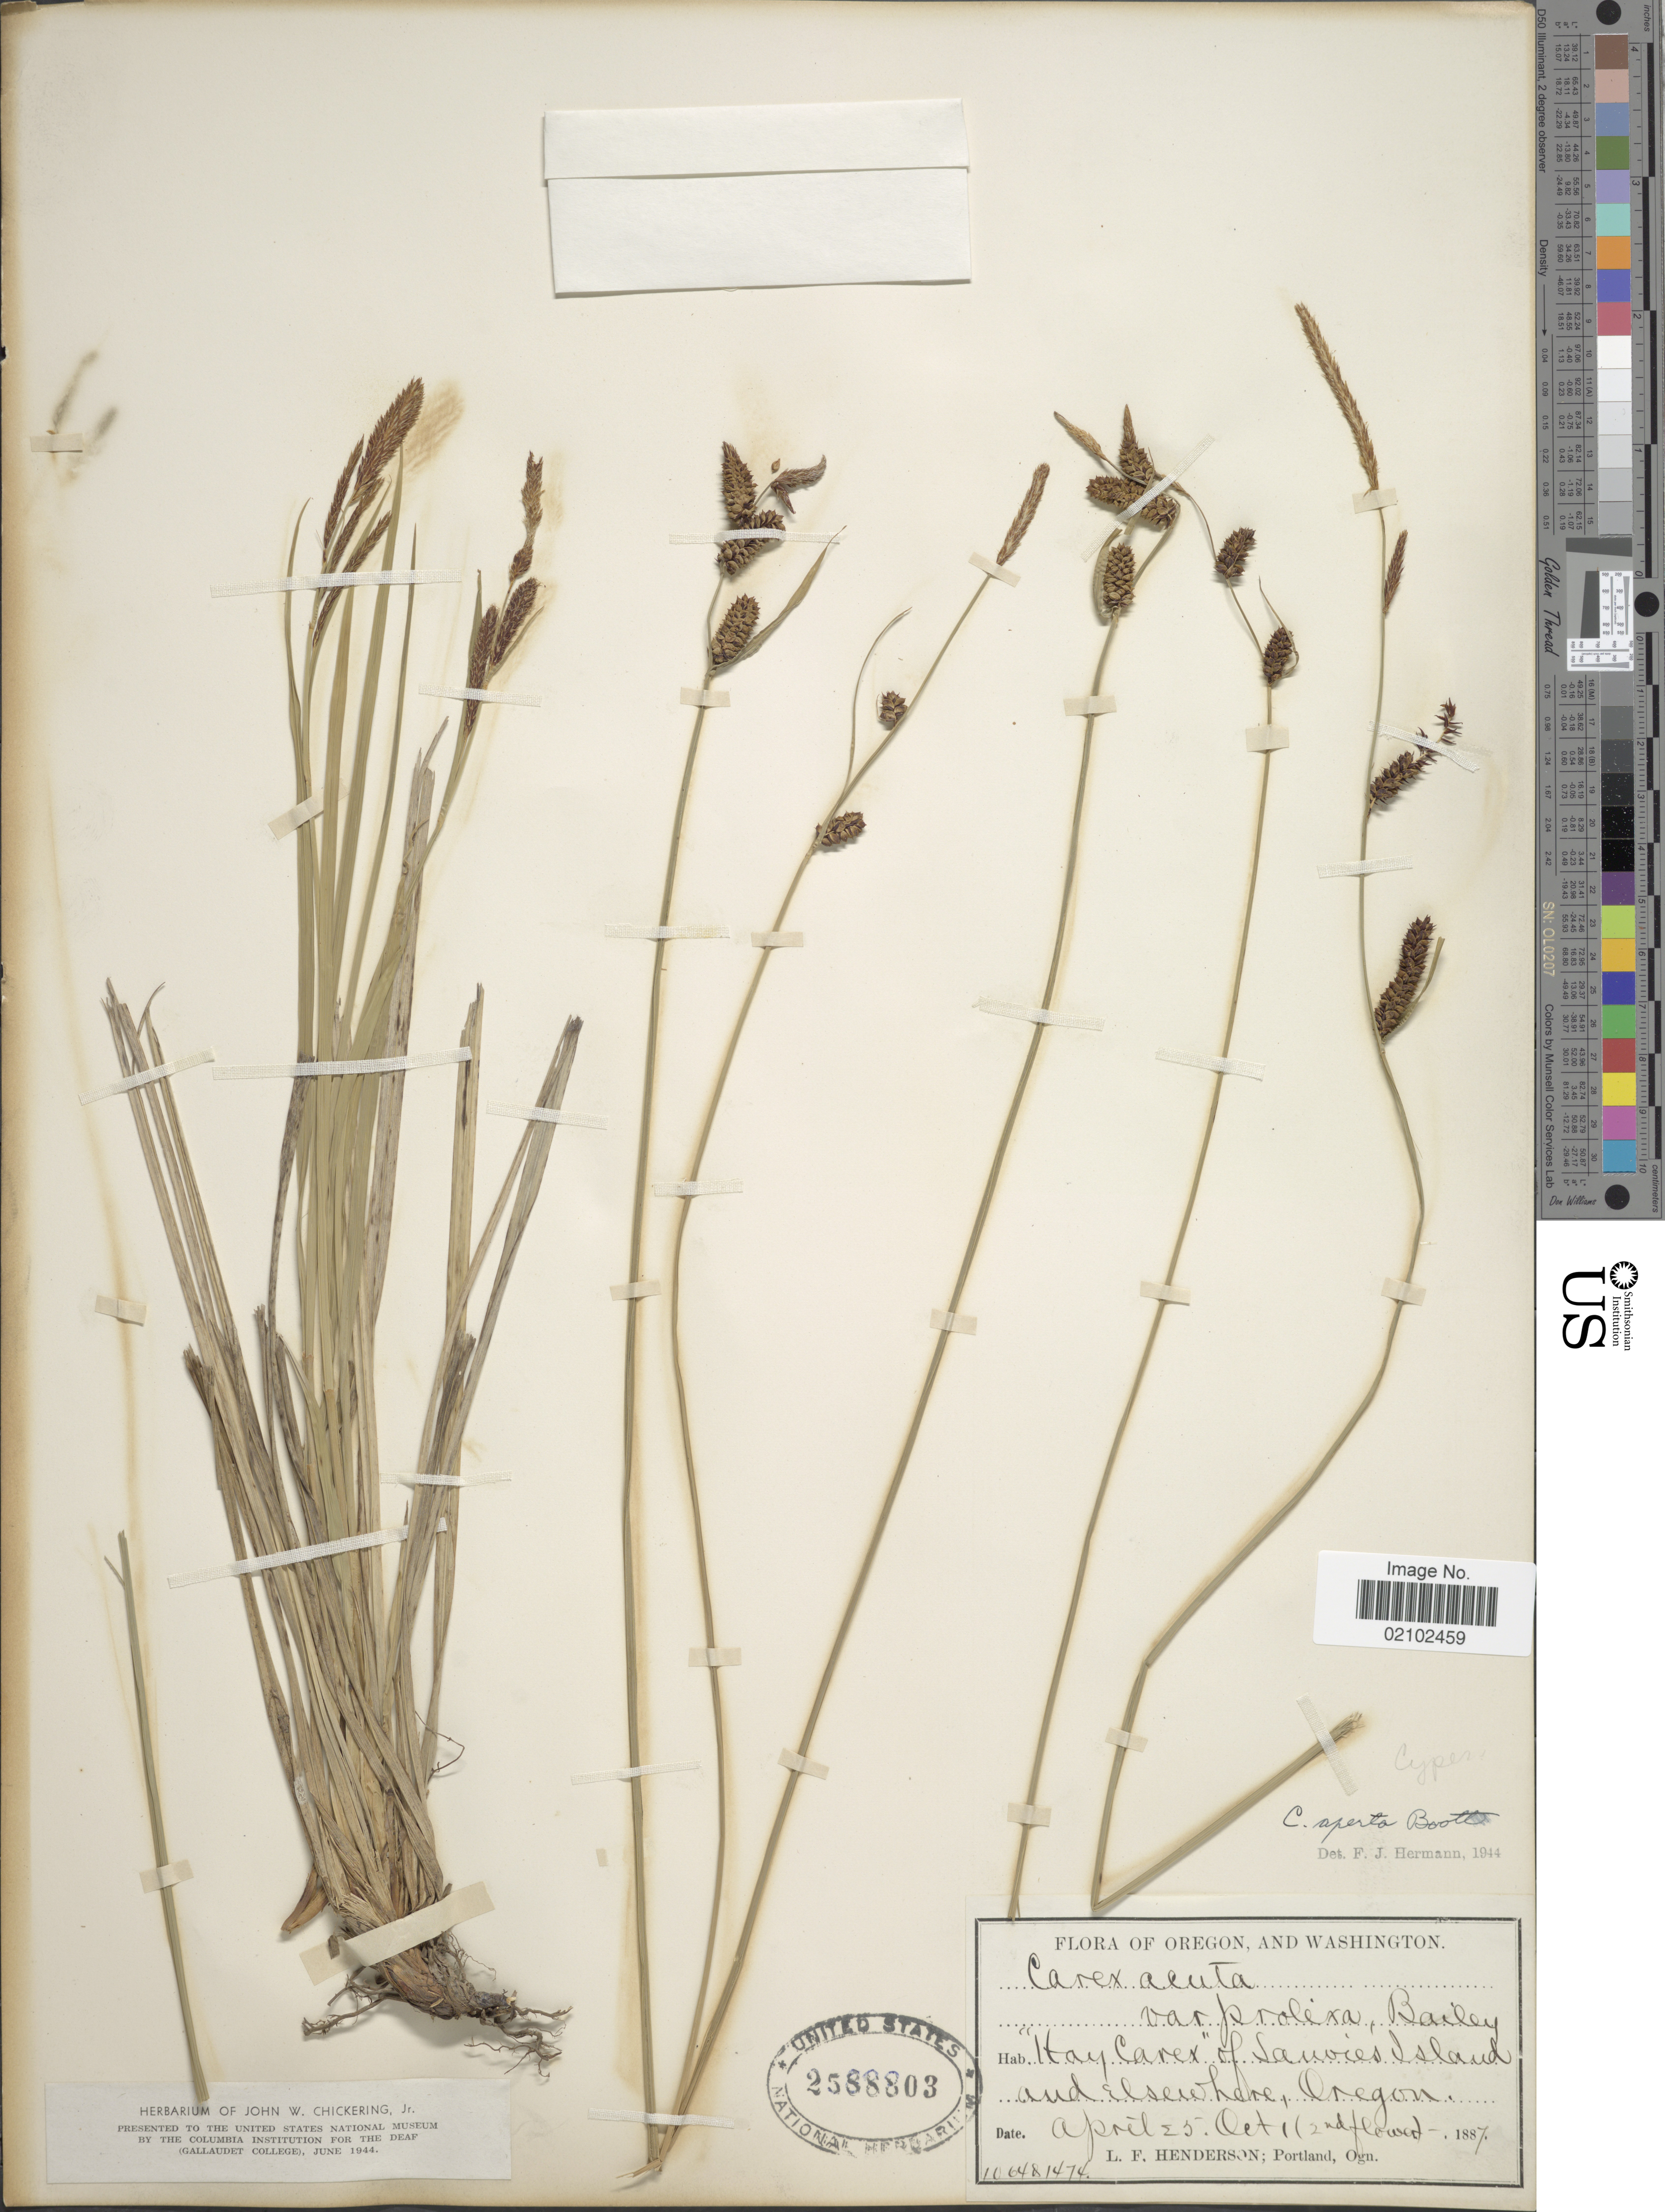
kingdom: Plantae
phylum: Tracheophyta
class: Liliopsida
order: Poales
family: Cyperaceae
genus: Carex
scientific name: Carex aperta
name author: Boott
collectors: L. Henderson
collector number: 10648&1474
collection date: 1887-04-25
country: United States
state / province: Oregon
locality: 'Hay Carex' of Lawies Island and elsewhere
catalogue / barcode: US 2588803